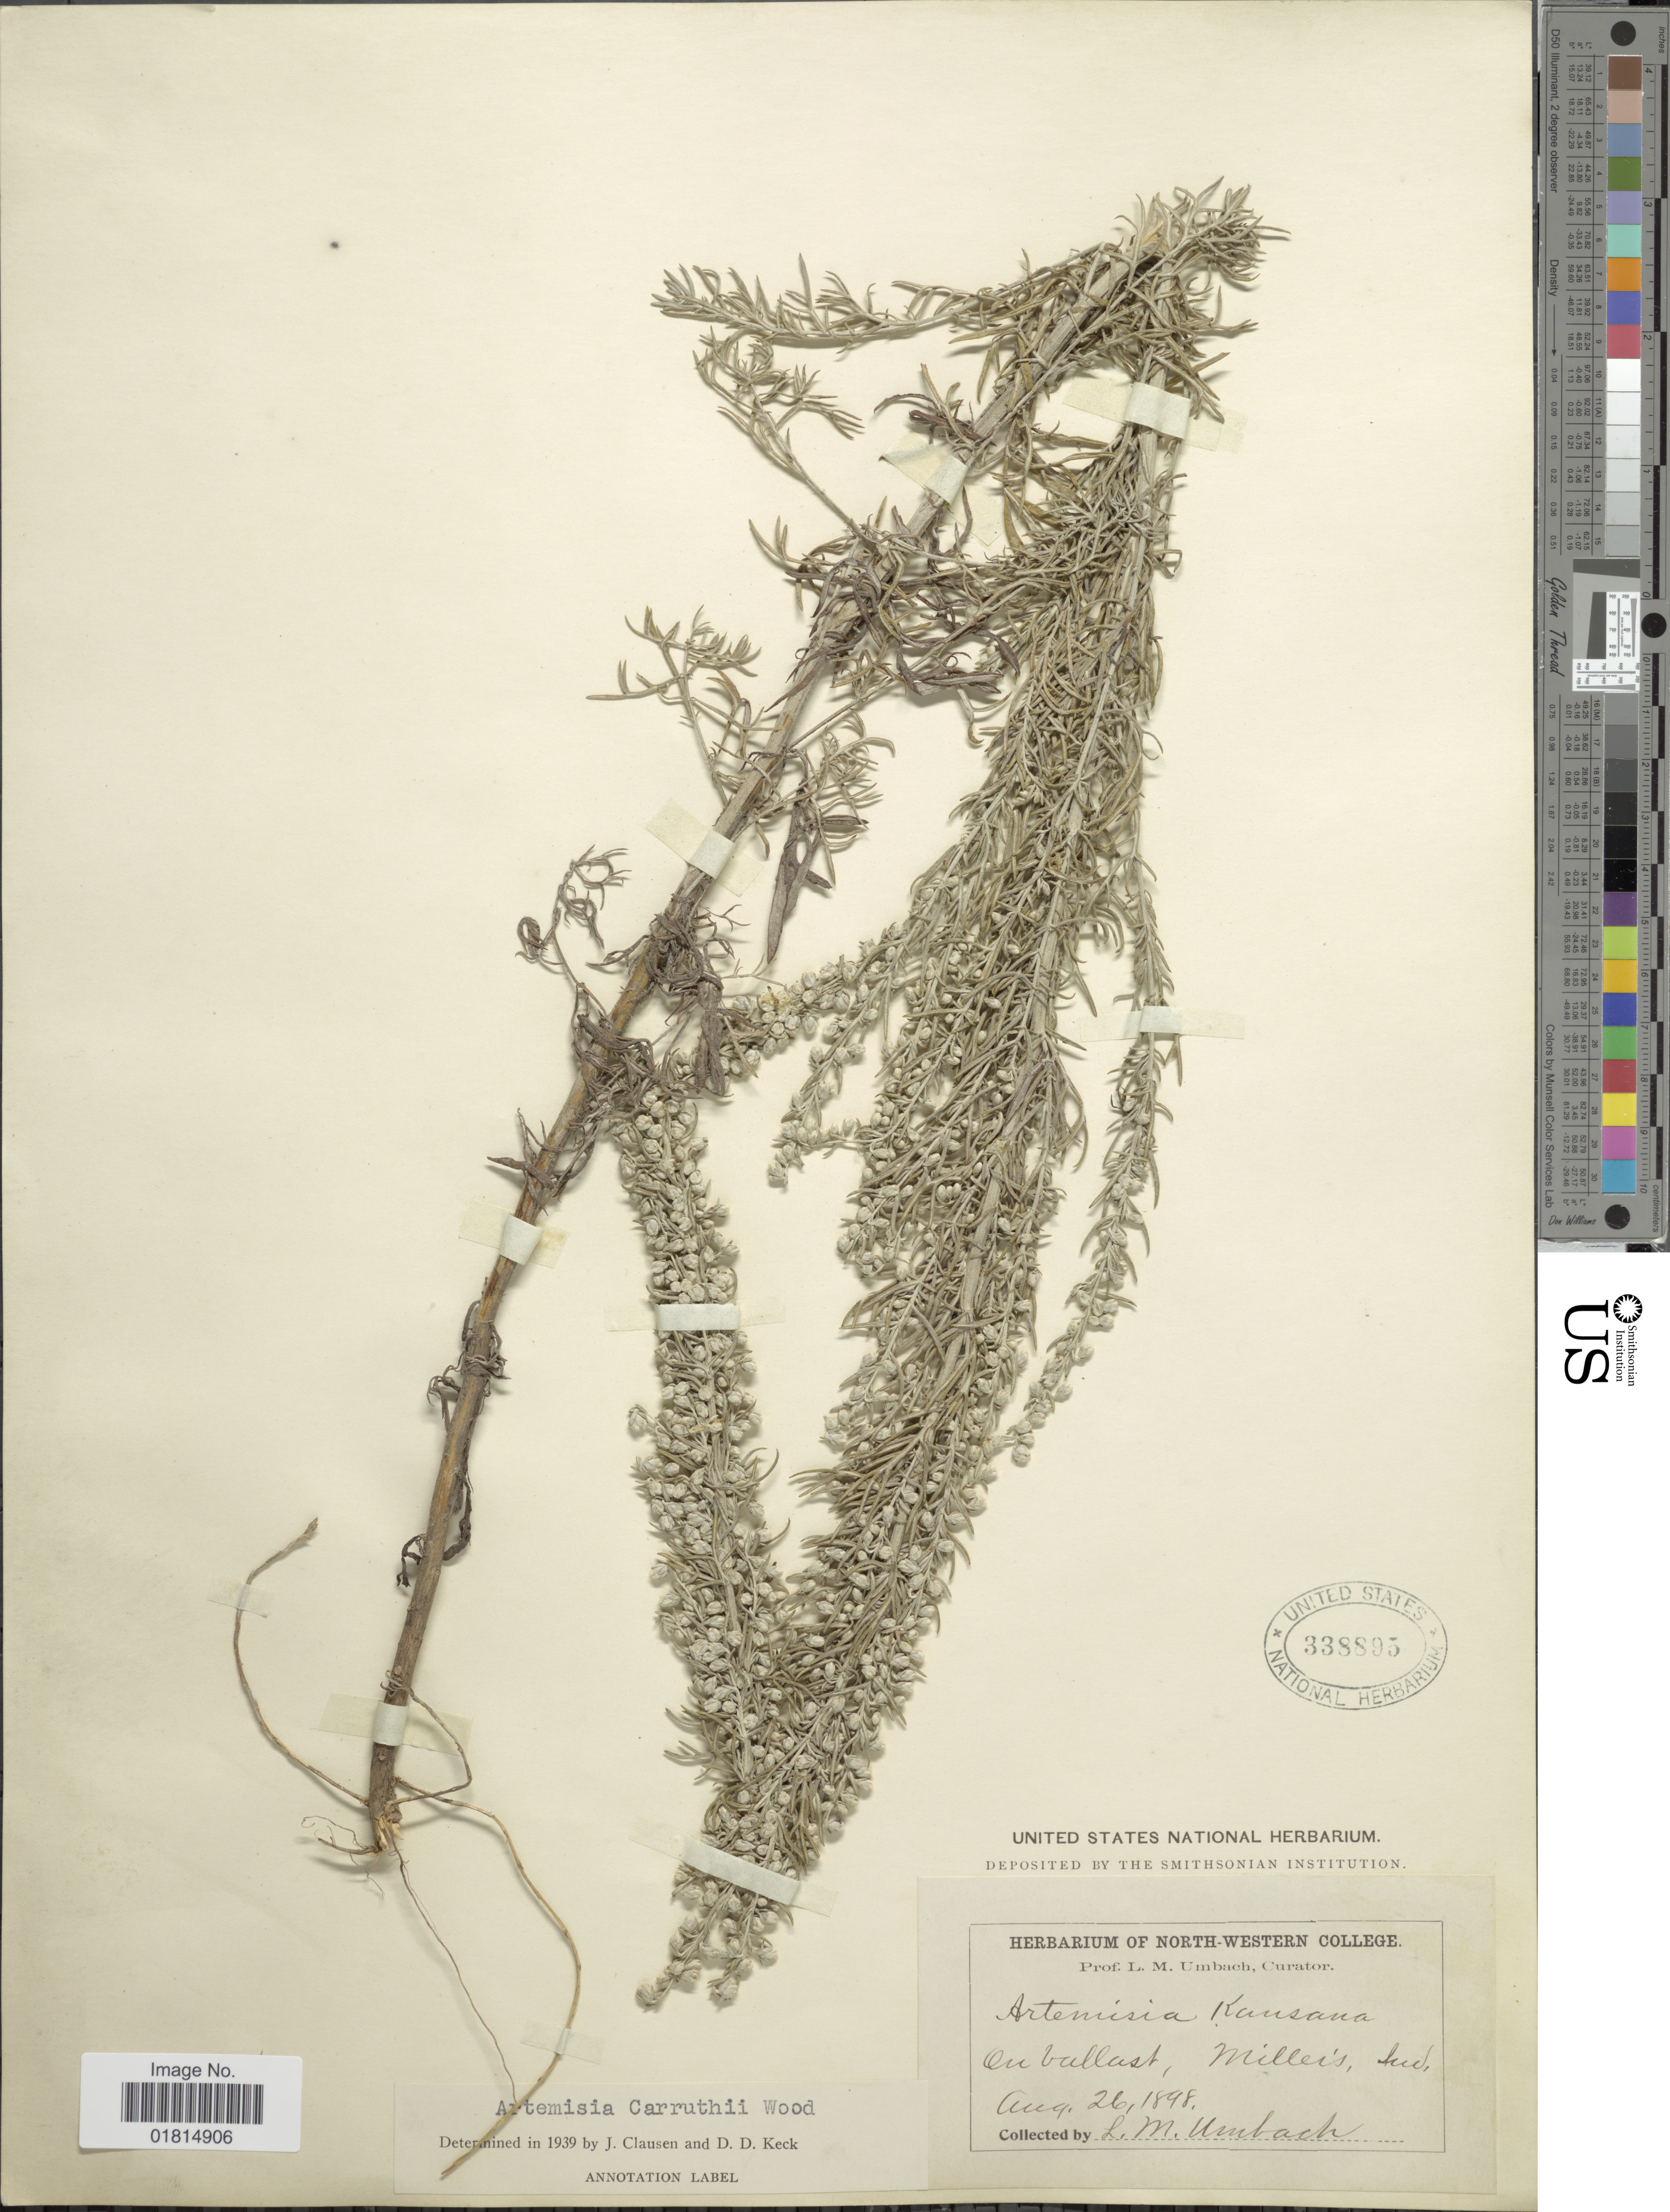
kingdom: Plantae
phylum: Tracheophyta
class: Magnoliopsida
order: Asterales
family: Asteraceae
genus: Artemisia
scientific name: Artemisia carruthii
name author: Alph. Wood ex Carruth.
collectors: L. M. Umbach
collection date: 1898-08-26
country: United States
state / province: Indiana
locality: On vallast, Milleis, Ind.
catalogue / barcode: US 338895